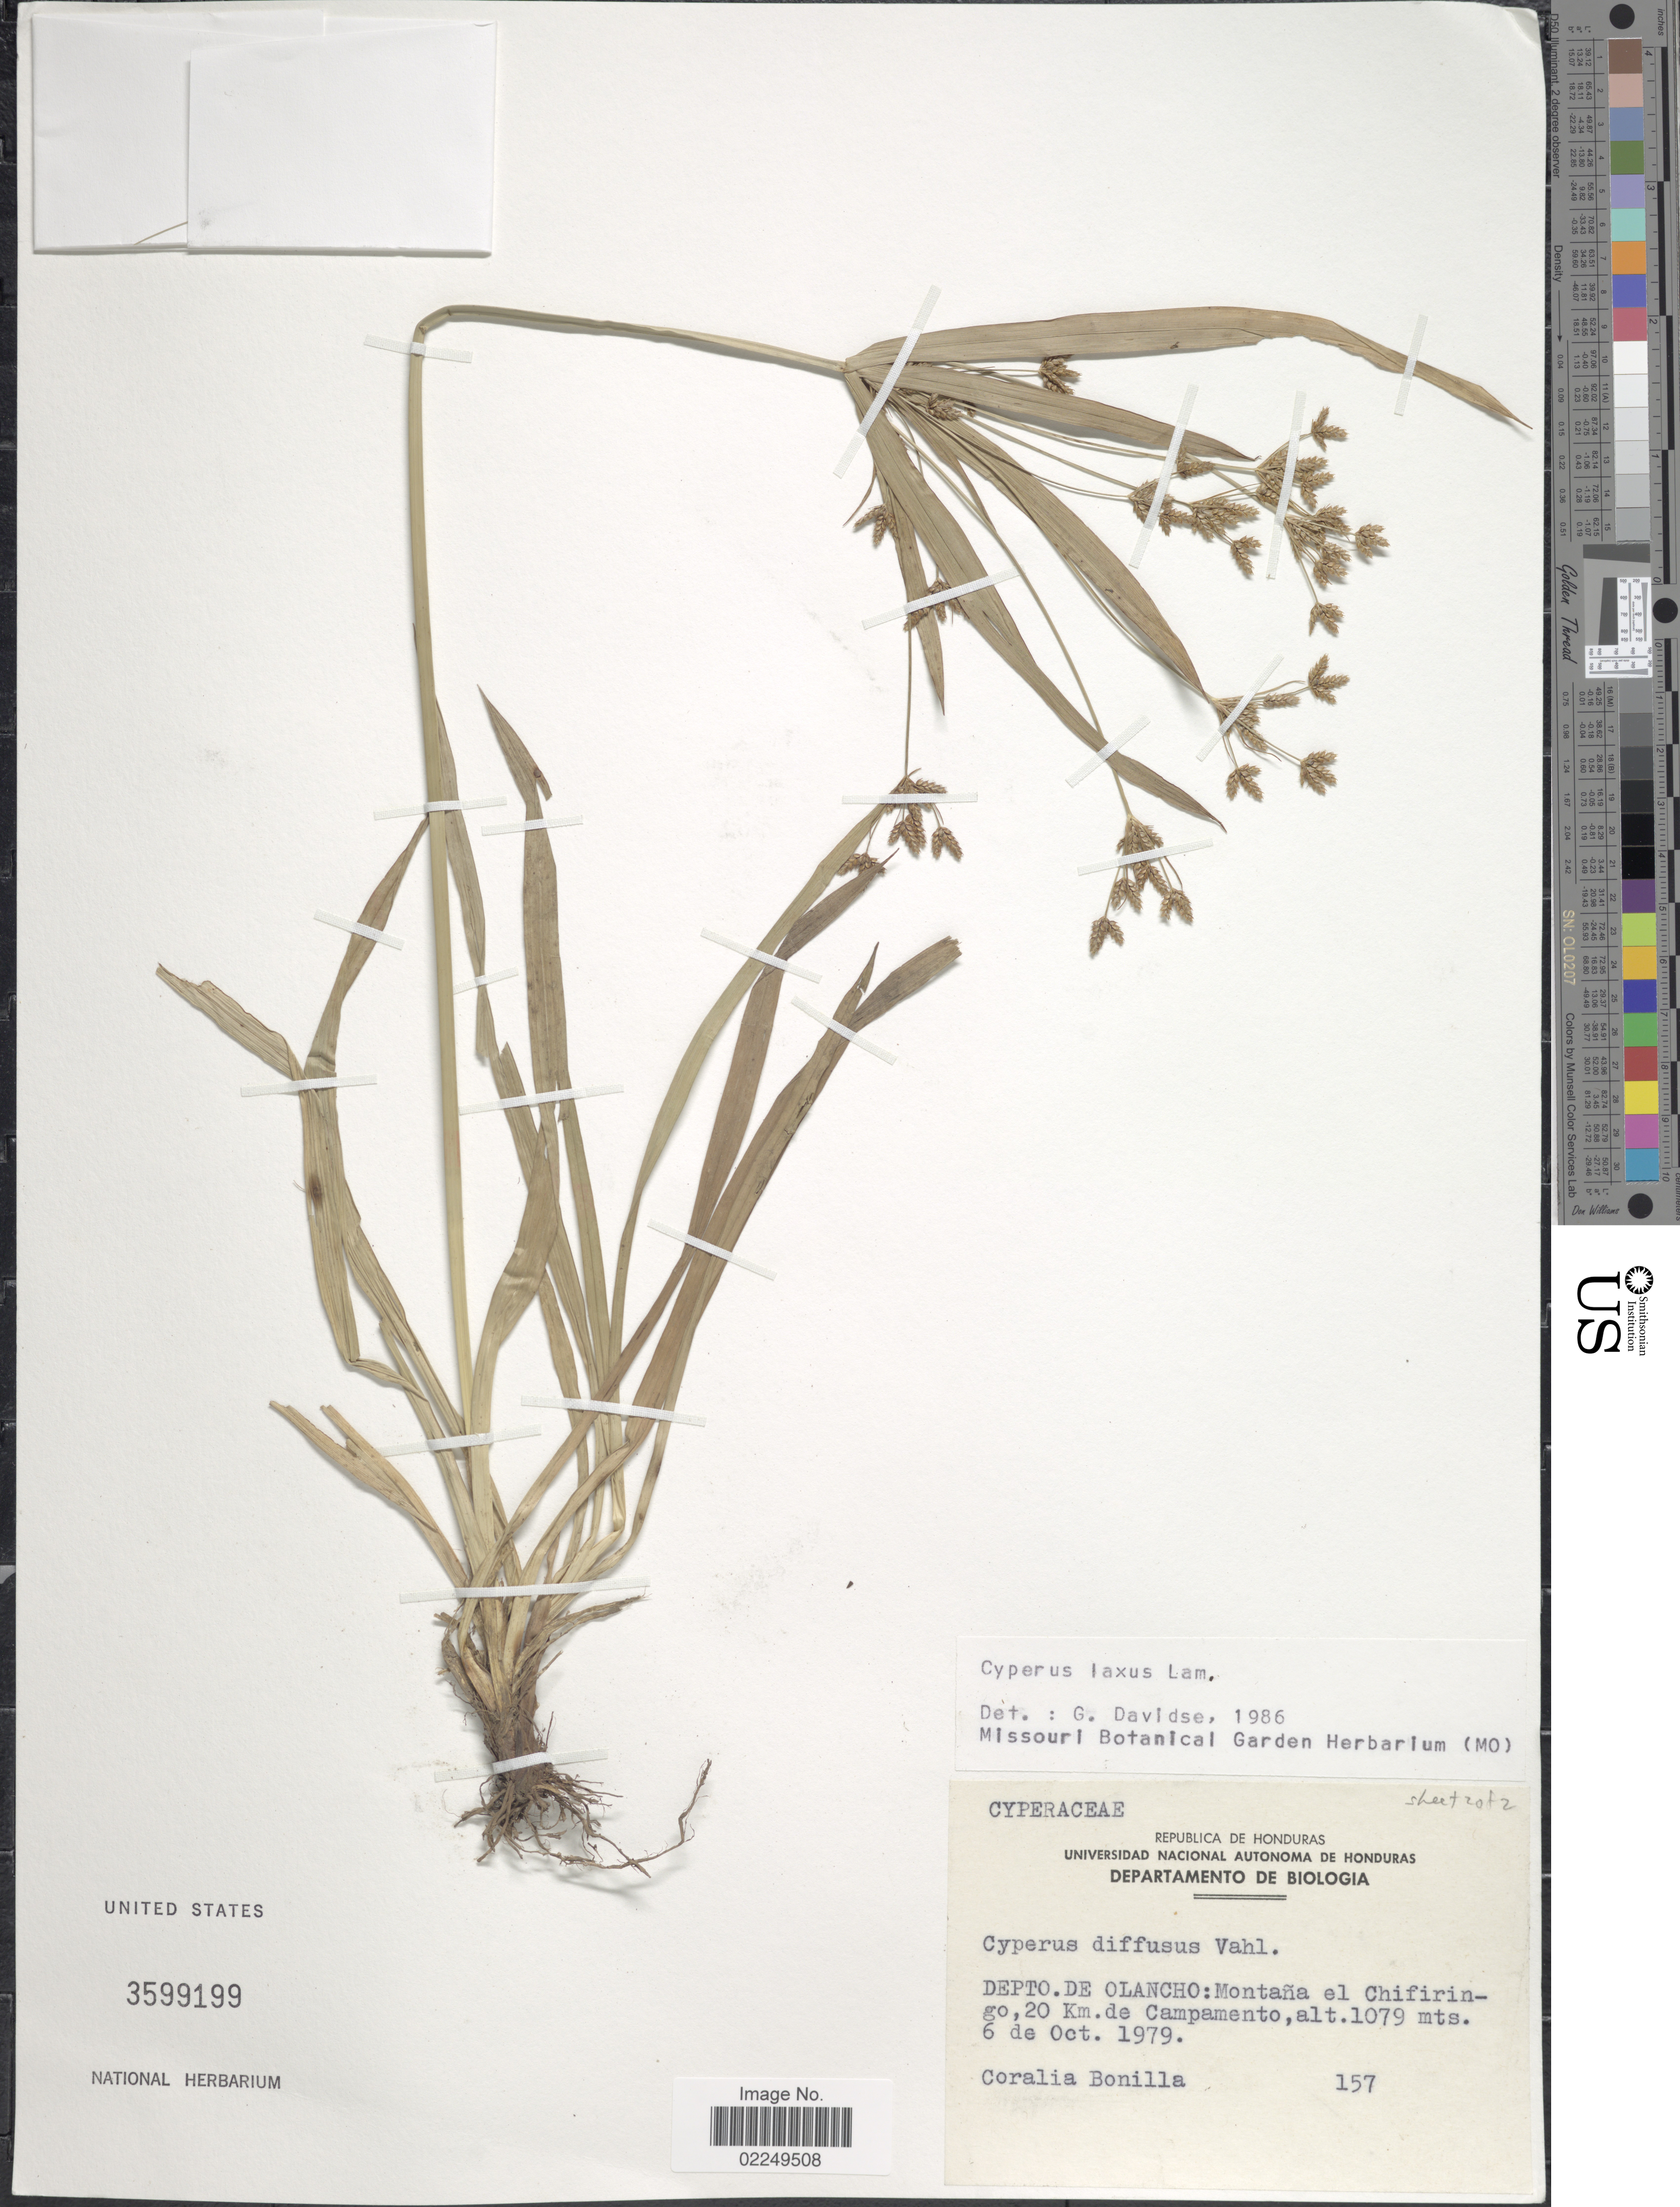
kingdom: Plantae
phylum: Tracheophyta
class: Liliopsida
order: Poales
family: Cyperaceae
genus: Cyperus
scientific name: Cyperus laxus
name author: Lam.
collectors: C. Bonilla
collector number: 157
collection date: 1979-10-06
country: Honduras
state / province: Olancho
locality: Depto. de Olancho: Montana el Chifiringo, 20 km. de Campamento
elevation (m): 1079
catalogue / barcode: US 3599199